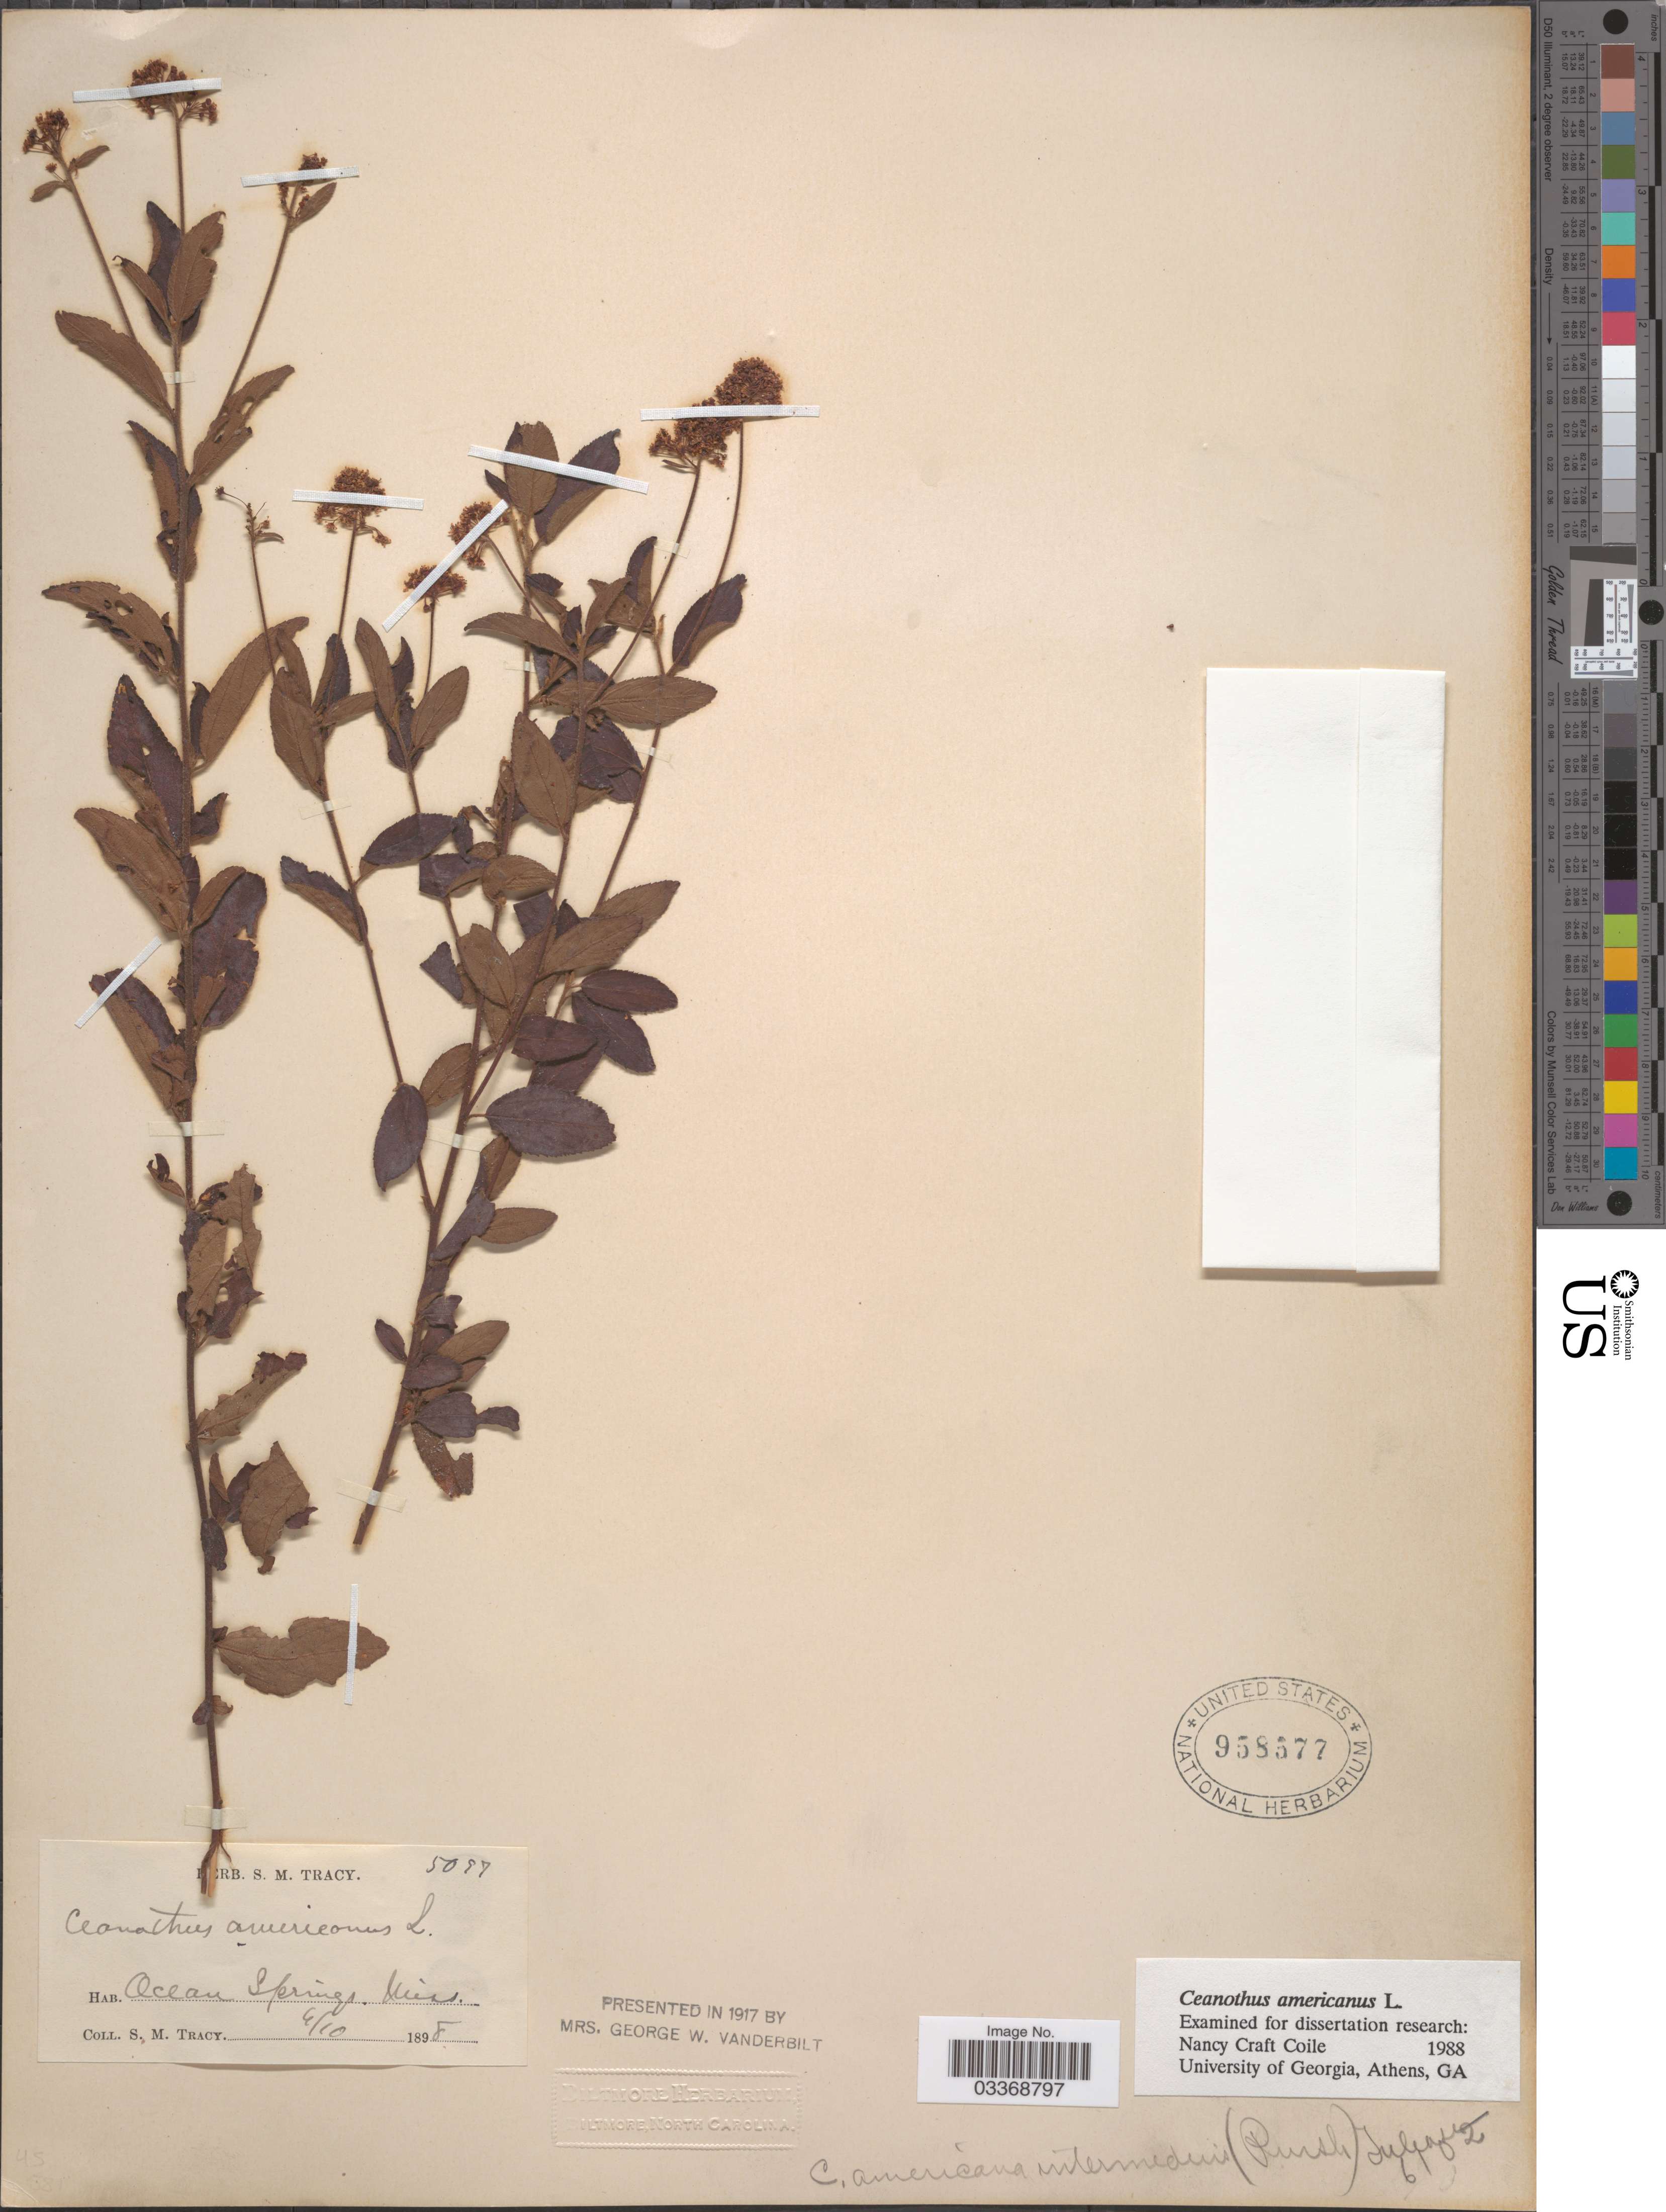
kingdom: Plantae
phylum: Tracheophyta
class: Magnoliopsida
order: Rosales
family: Rhamnaceae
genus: Ceanothus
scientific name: Ceanothus americanus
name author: L.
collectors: S. M. Tracy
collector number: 5097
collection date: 1898-04-10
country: United States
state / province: Mississippi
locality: Ocean Springs.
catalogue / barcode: US 958577